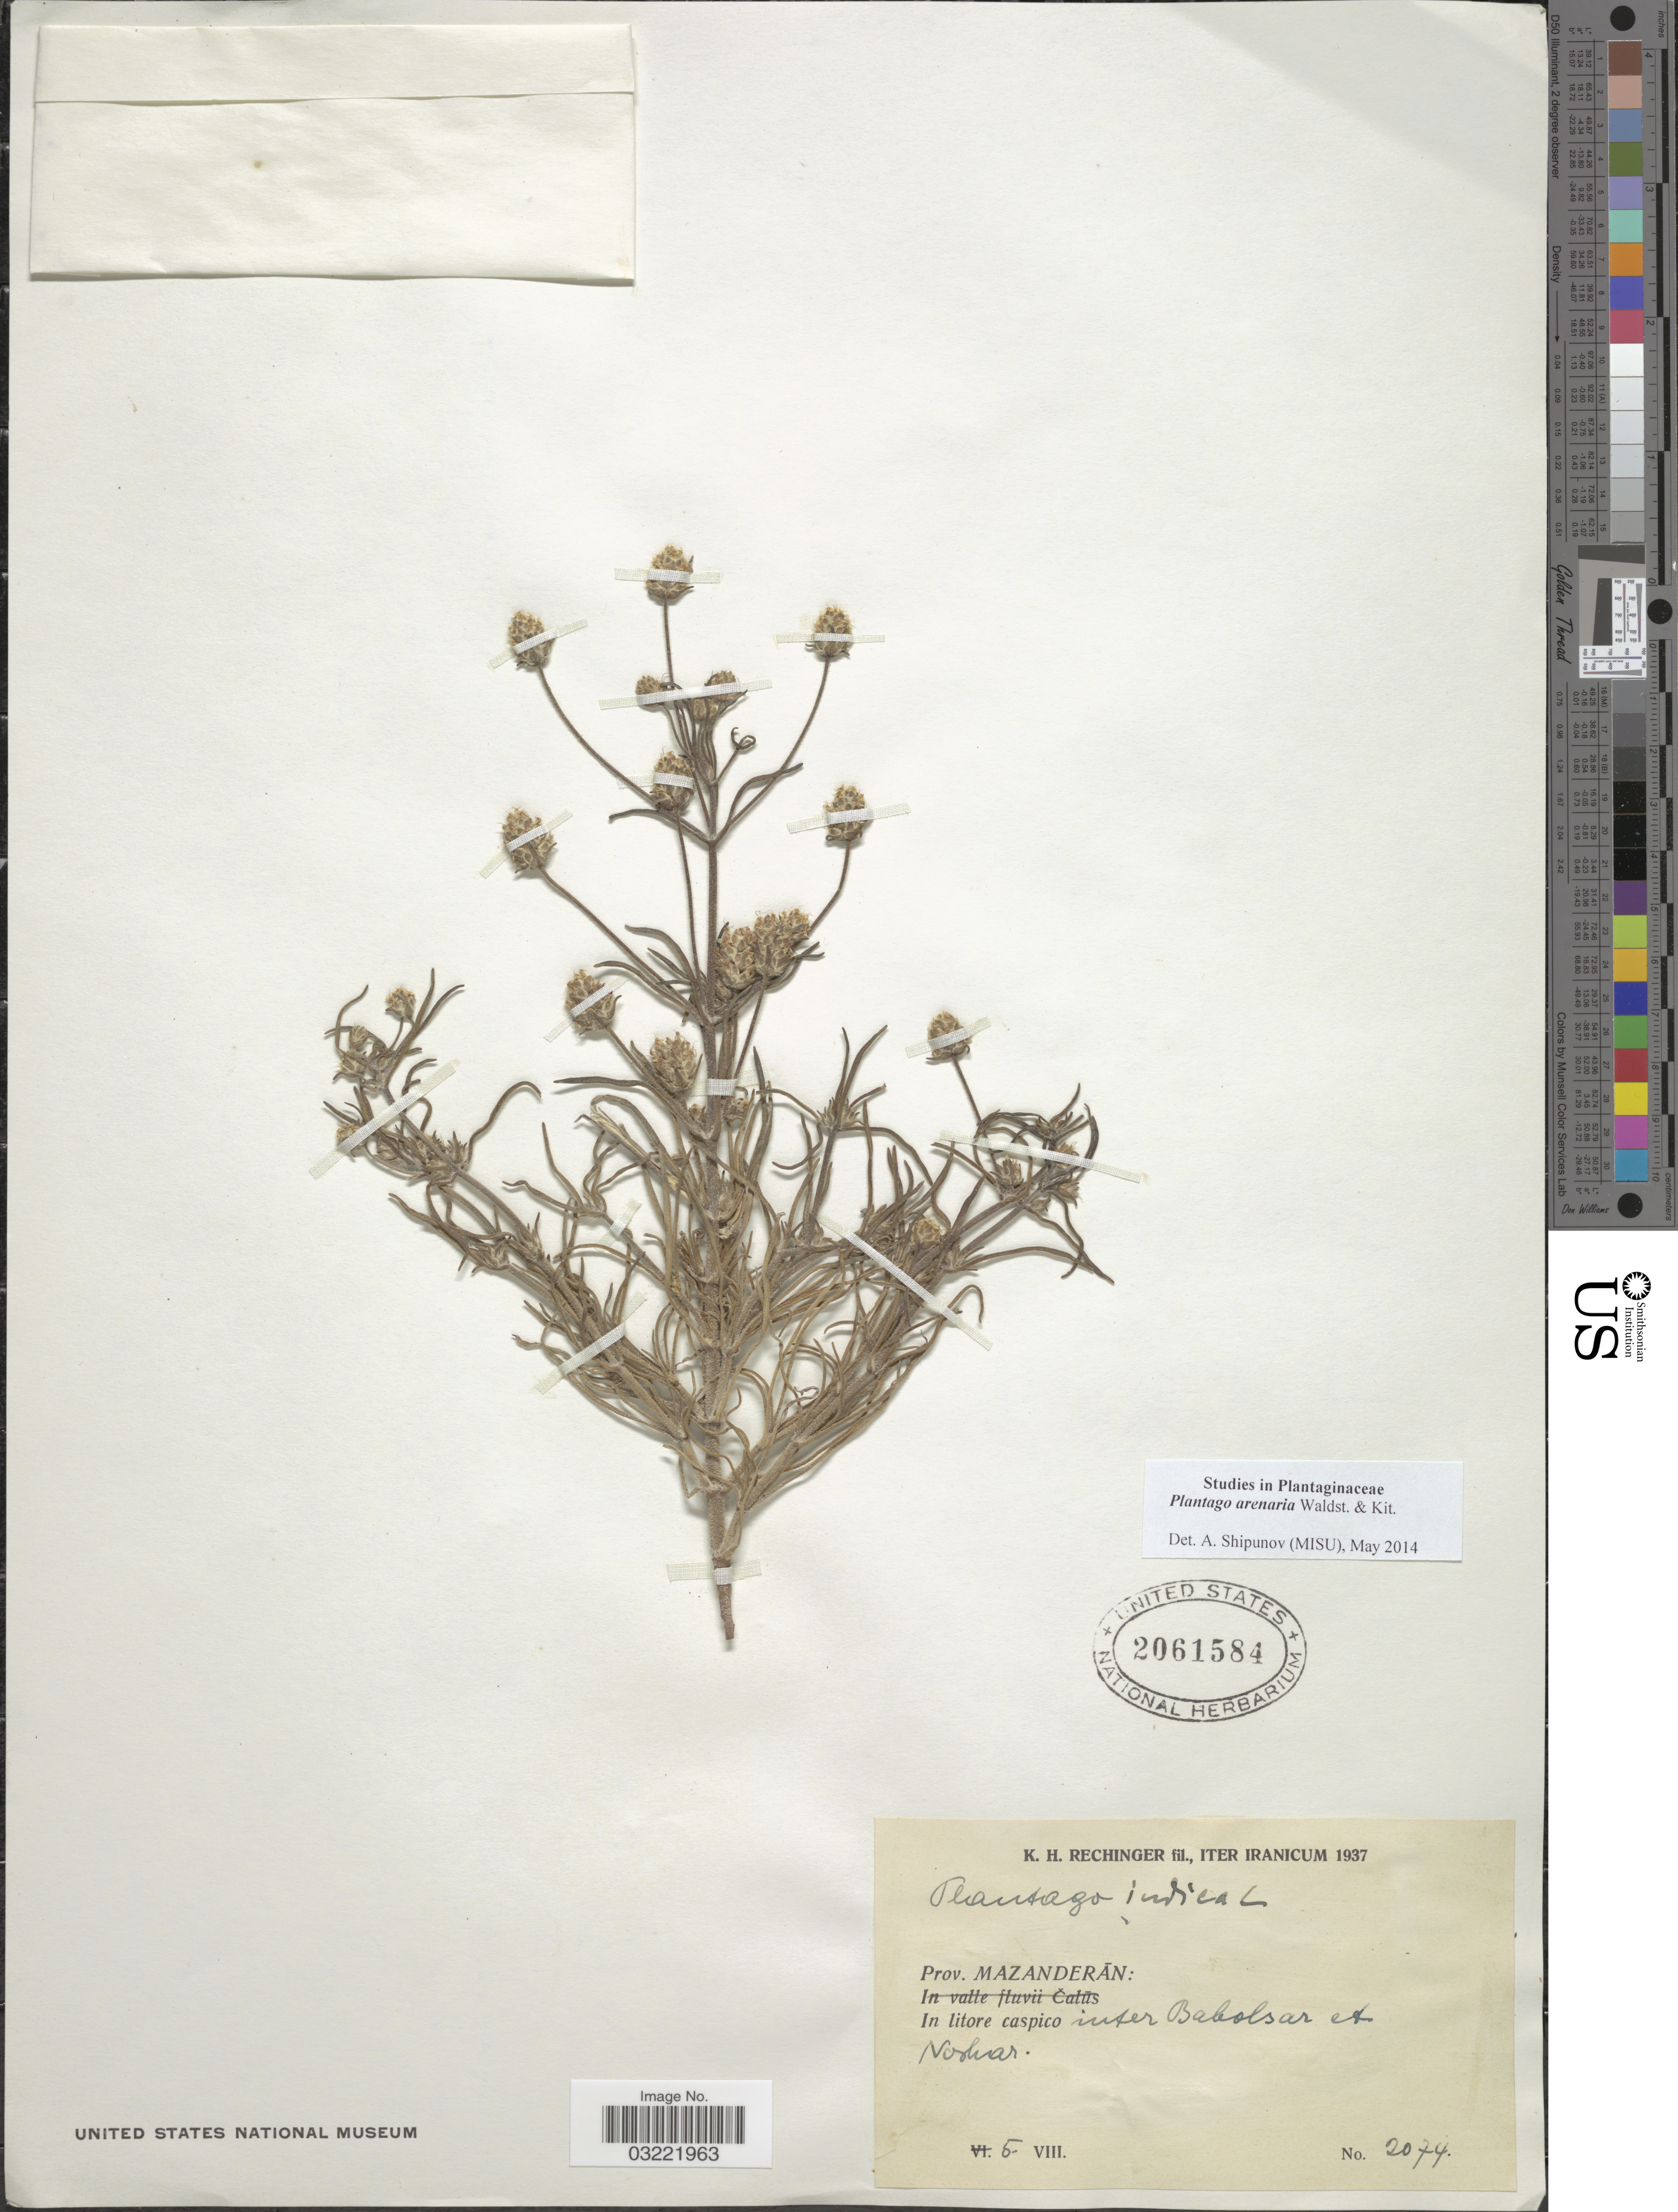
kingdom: Plantae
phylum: Tracheophyta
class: Magnoliopsida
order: Lamiales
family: Plantaginaceae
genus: Plantago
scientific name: Plantago arenaria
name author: Waldst. & Kit.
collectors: K. H. Rechinger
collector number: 2074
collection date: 1937-08-05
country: Iran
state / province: Mazandaran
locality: In litore caspico inter Babolsar et Noshar.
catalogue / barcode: US 2061584